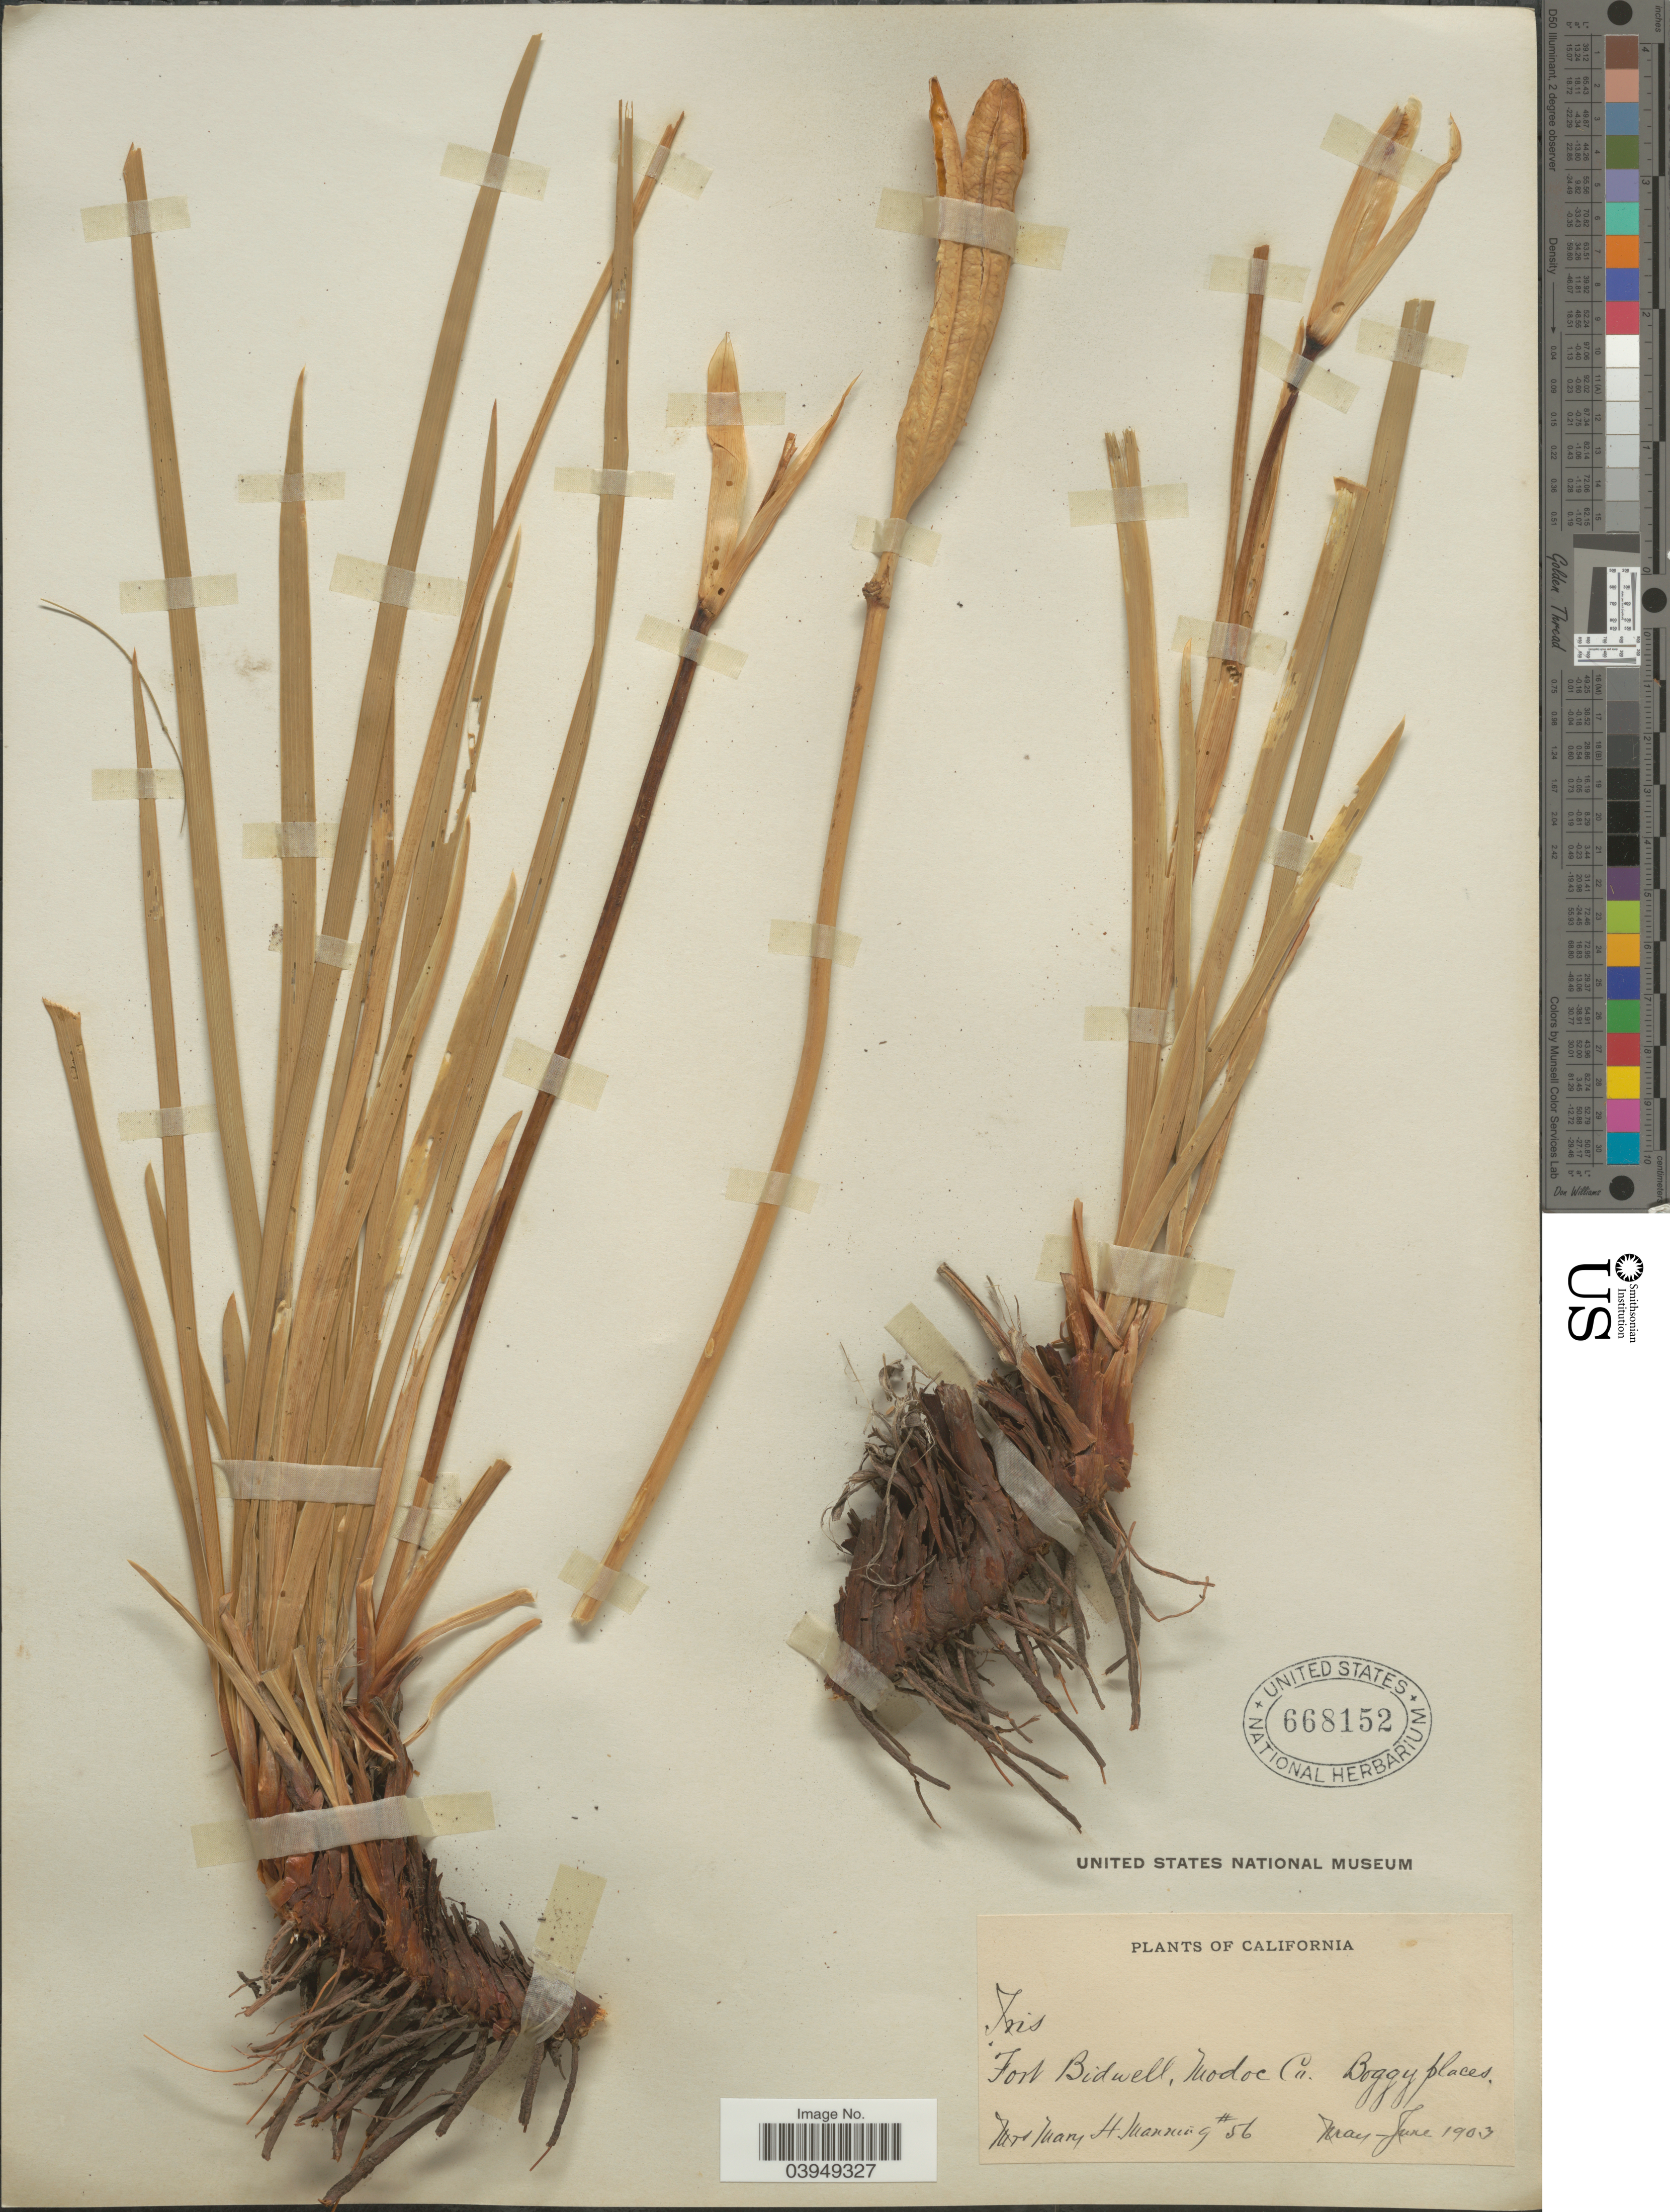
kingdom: Plantae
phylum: Tracheophyta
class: Liliopsida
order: Asparagales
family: Iridaceae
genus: Iris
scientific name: Iris sp.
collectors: M. Manning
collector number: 56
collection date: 1903-05/1903-06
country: United States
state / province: California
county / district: Modoc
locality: Fort Bidwell, Modoc Co.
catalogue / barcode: US 668152